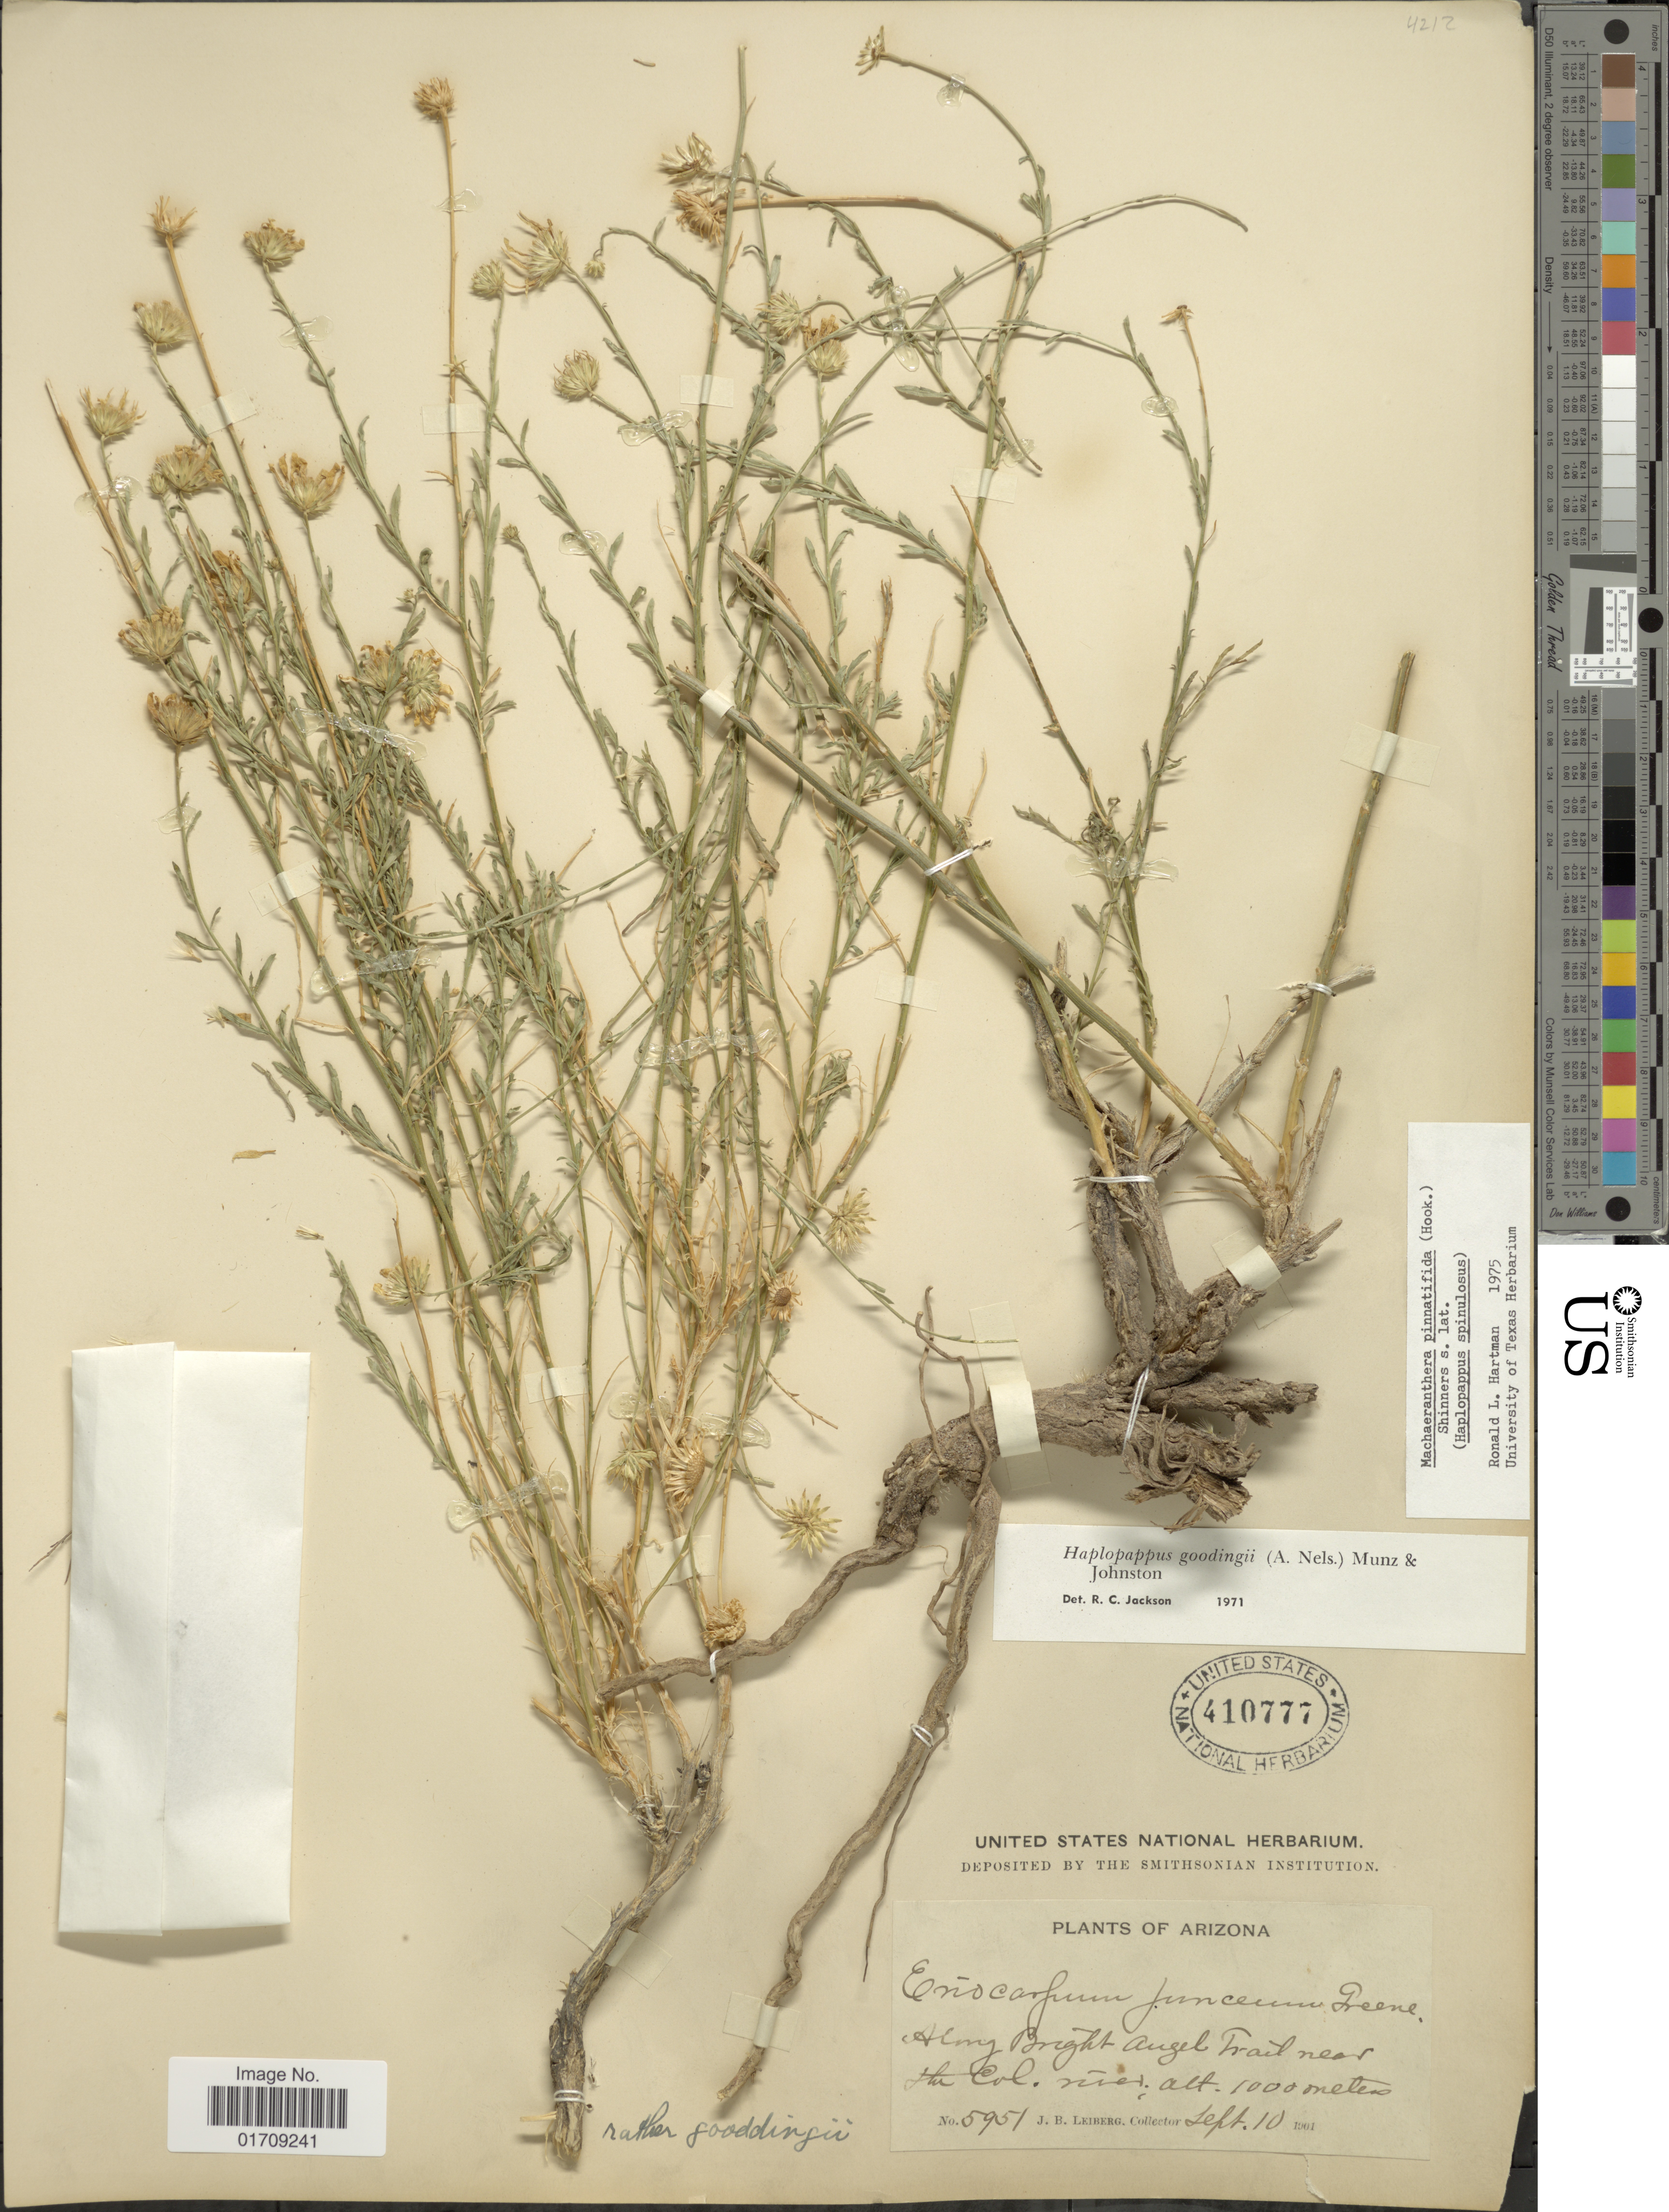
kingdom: Plantae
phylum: Tracheophyta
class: Magnoliopsida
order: Asterales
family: Asteraceae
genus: Machaeranthera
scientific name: Machaeranthera pinnatifida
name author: (Hook.) Shinners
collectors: J. B. Leiberg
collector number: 5951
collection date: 1901-09-10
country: United States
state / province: Arizona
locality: Along Bright Angel Trail near the Col. River [Colorado River]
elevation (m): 1000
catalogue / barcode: US 410777